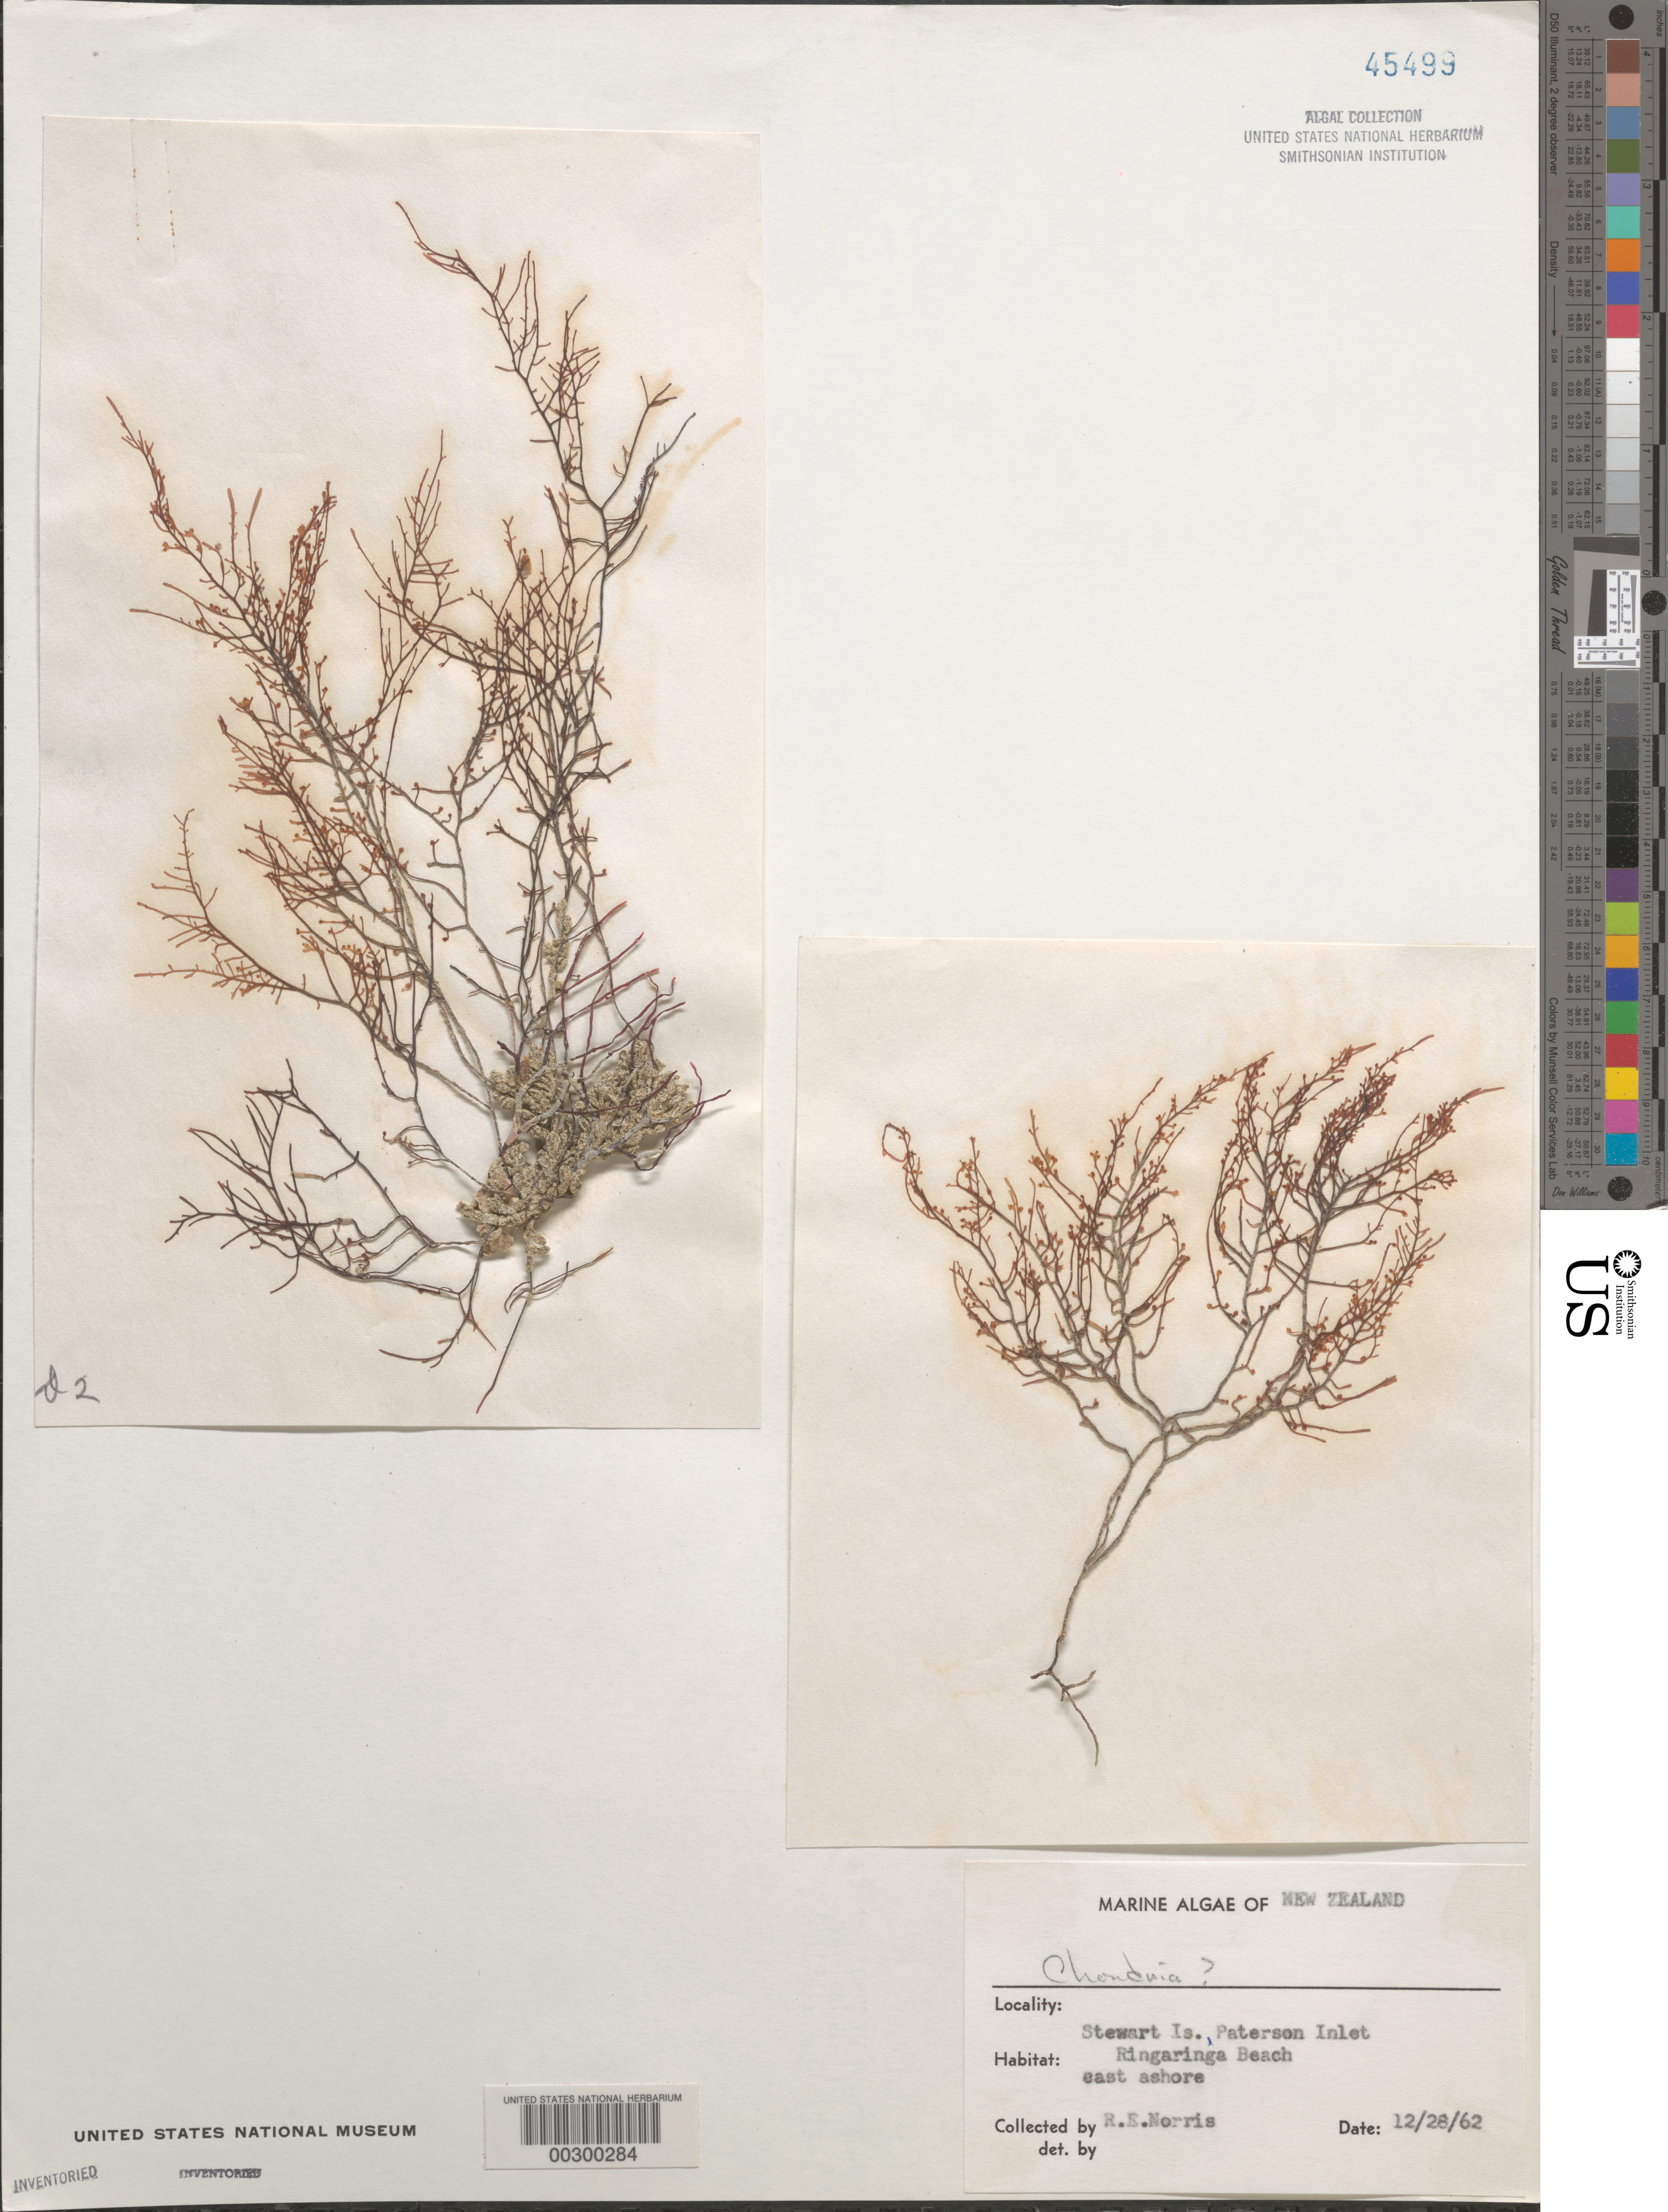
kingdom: Plantae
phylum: Rhodophyta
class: Florideophyceae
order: Ceramiales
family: Rhodomelaceae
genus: Chondria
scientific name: Chondria sp.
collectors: R. E. Norris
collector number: D2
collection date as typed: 28 Dec 1962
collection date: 1962-12-28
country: New Zealand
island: Stewart Island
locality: Paterson Inlet, Ringaringa Beach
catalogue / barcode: US 45499